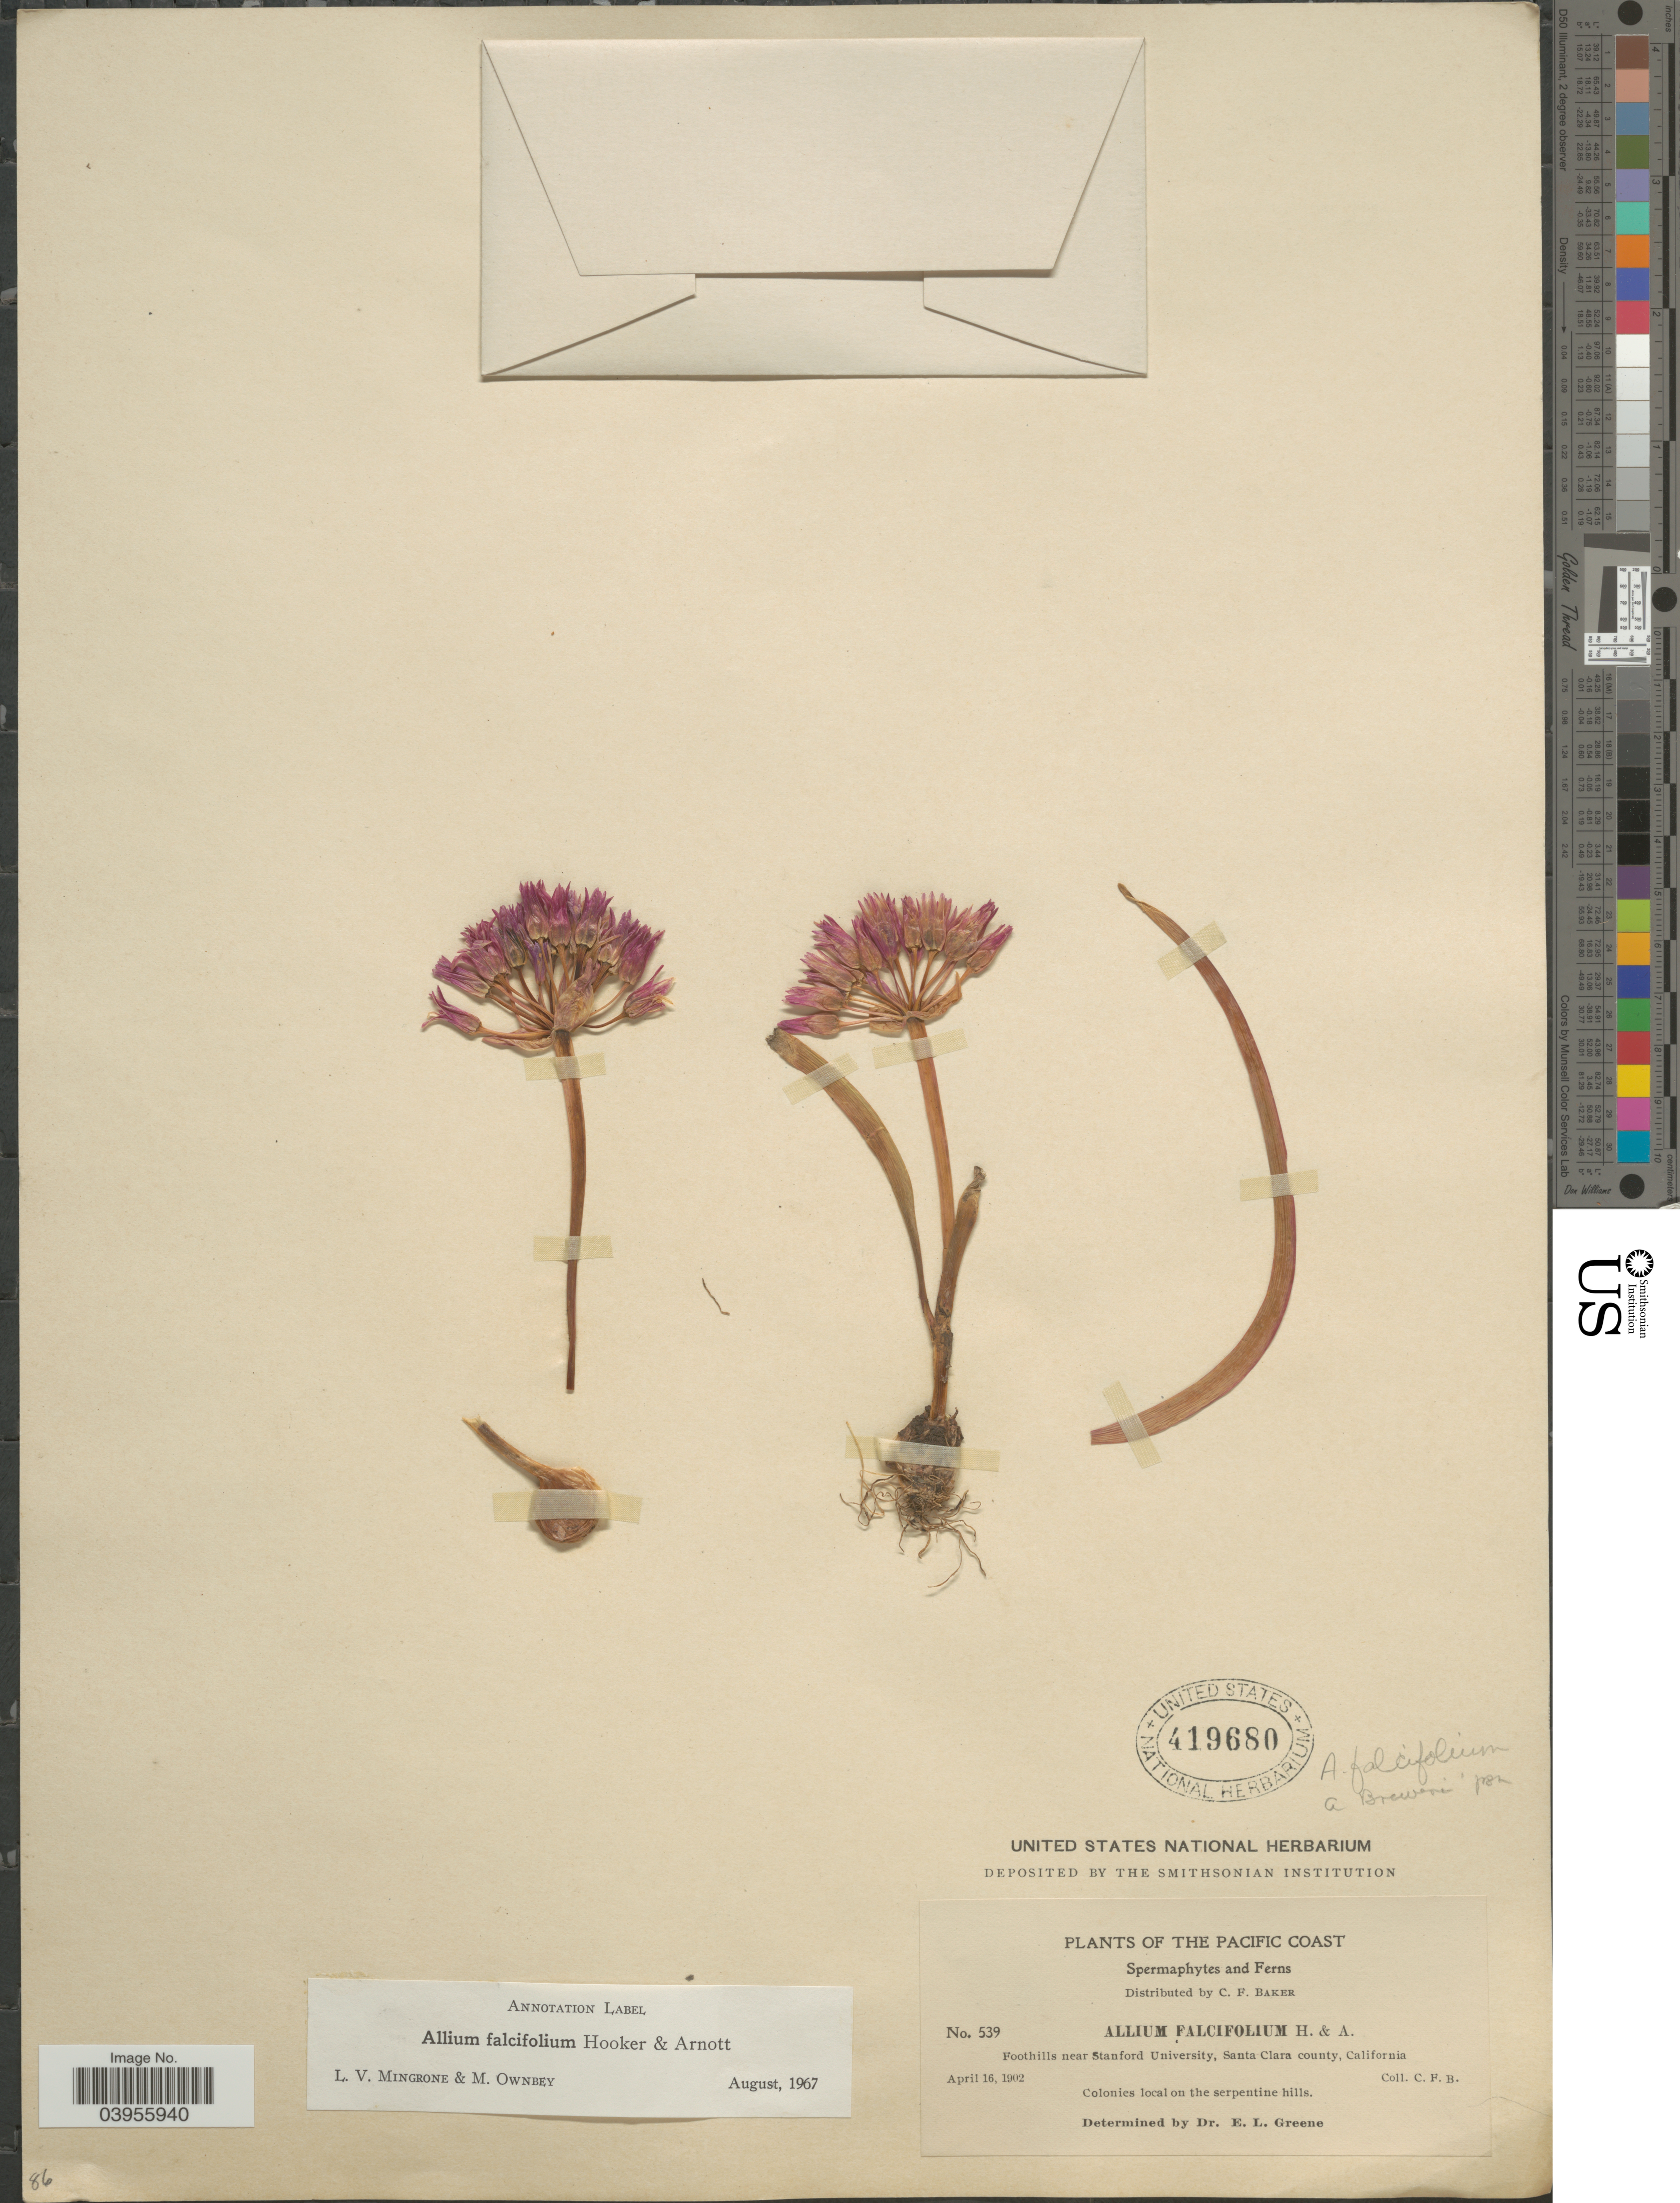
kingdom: Plantae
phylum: Tracheophyta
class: Liliopsida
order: Asparagales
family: Amaryllidaceae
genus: Allium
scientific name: Allium falcifolium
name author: Hook. & Arn.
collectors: C. F. Baker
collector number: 539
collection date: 1902-04-16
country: United States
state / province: California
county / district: Santa Clara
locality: The Pacific Coast. Foothills near Stanford University, Santa Clara county.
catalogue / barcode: US 419680